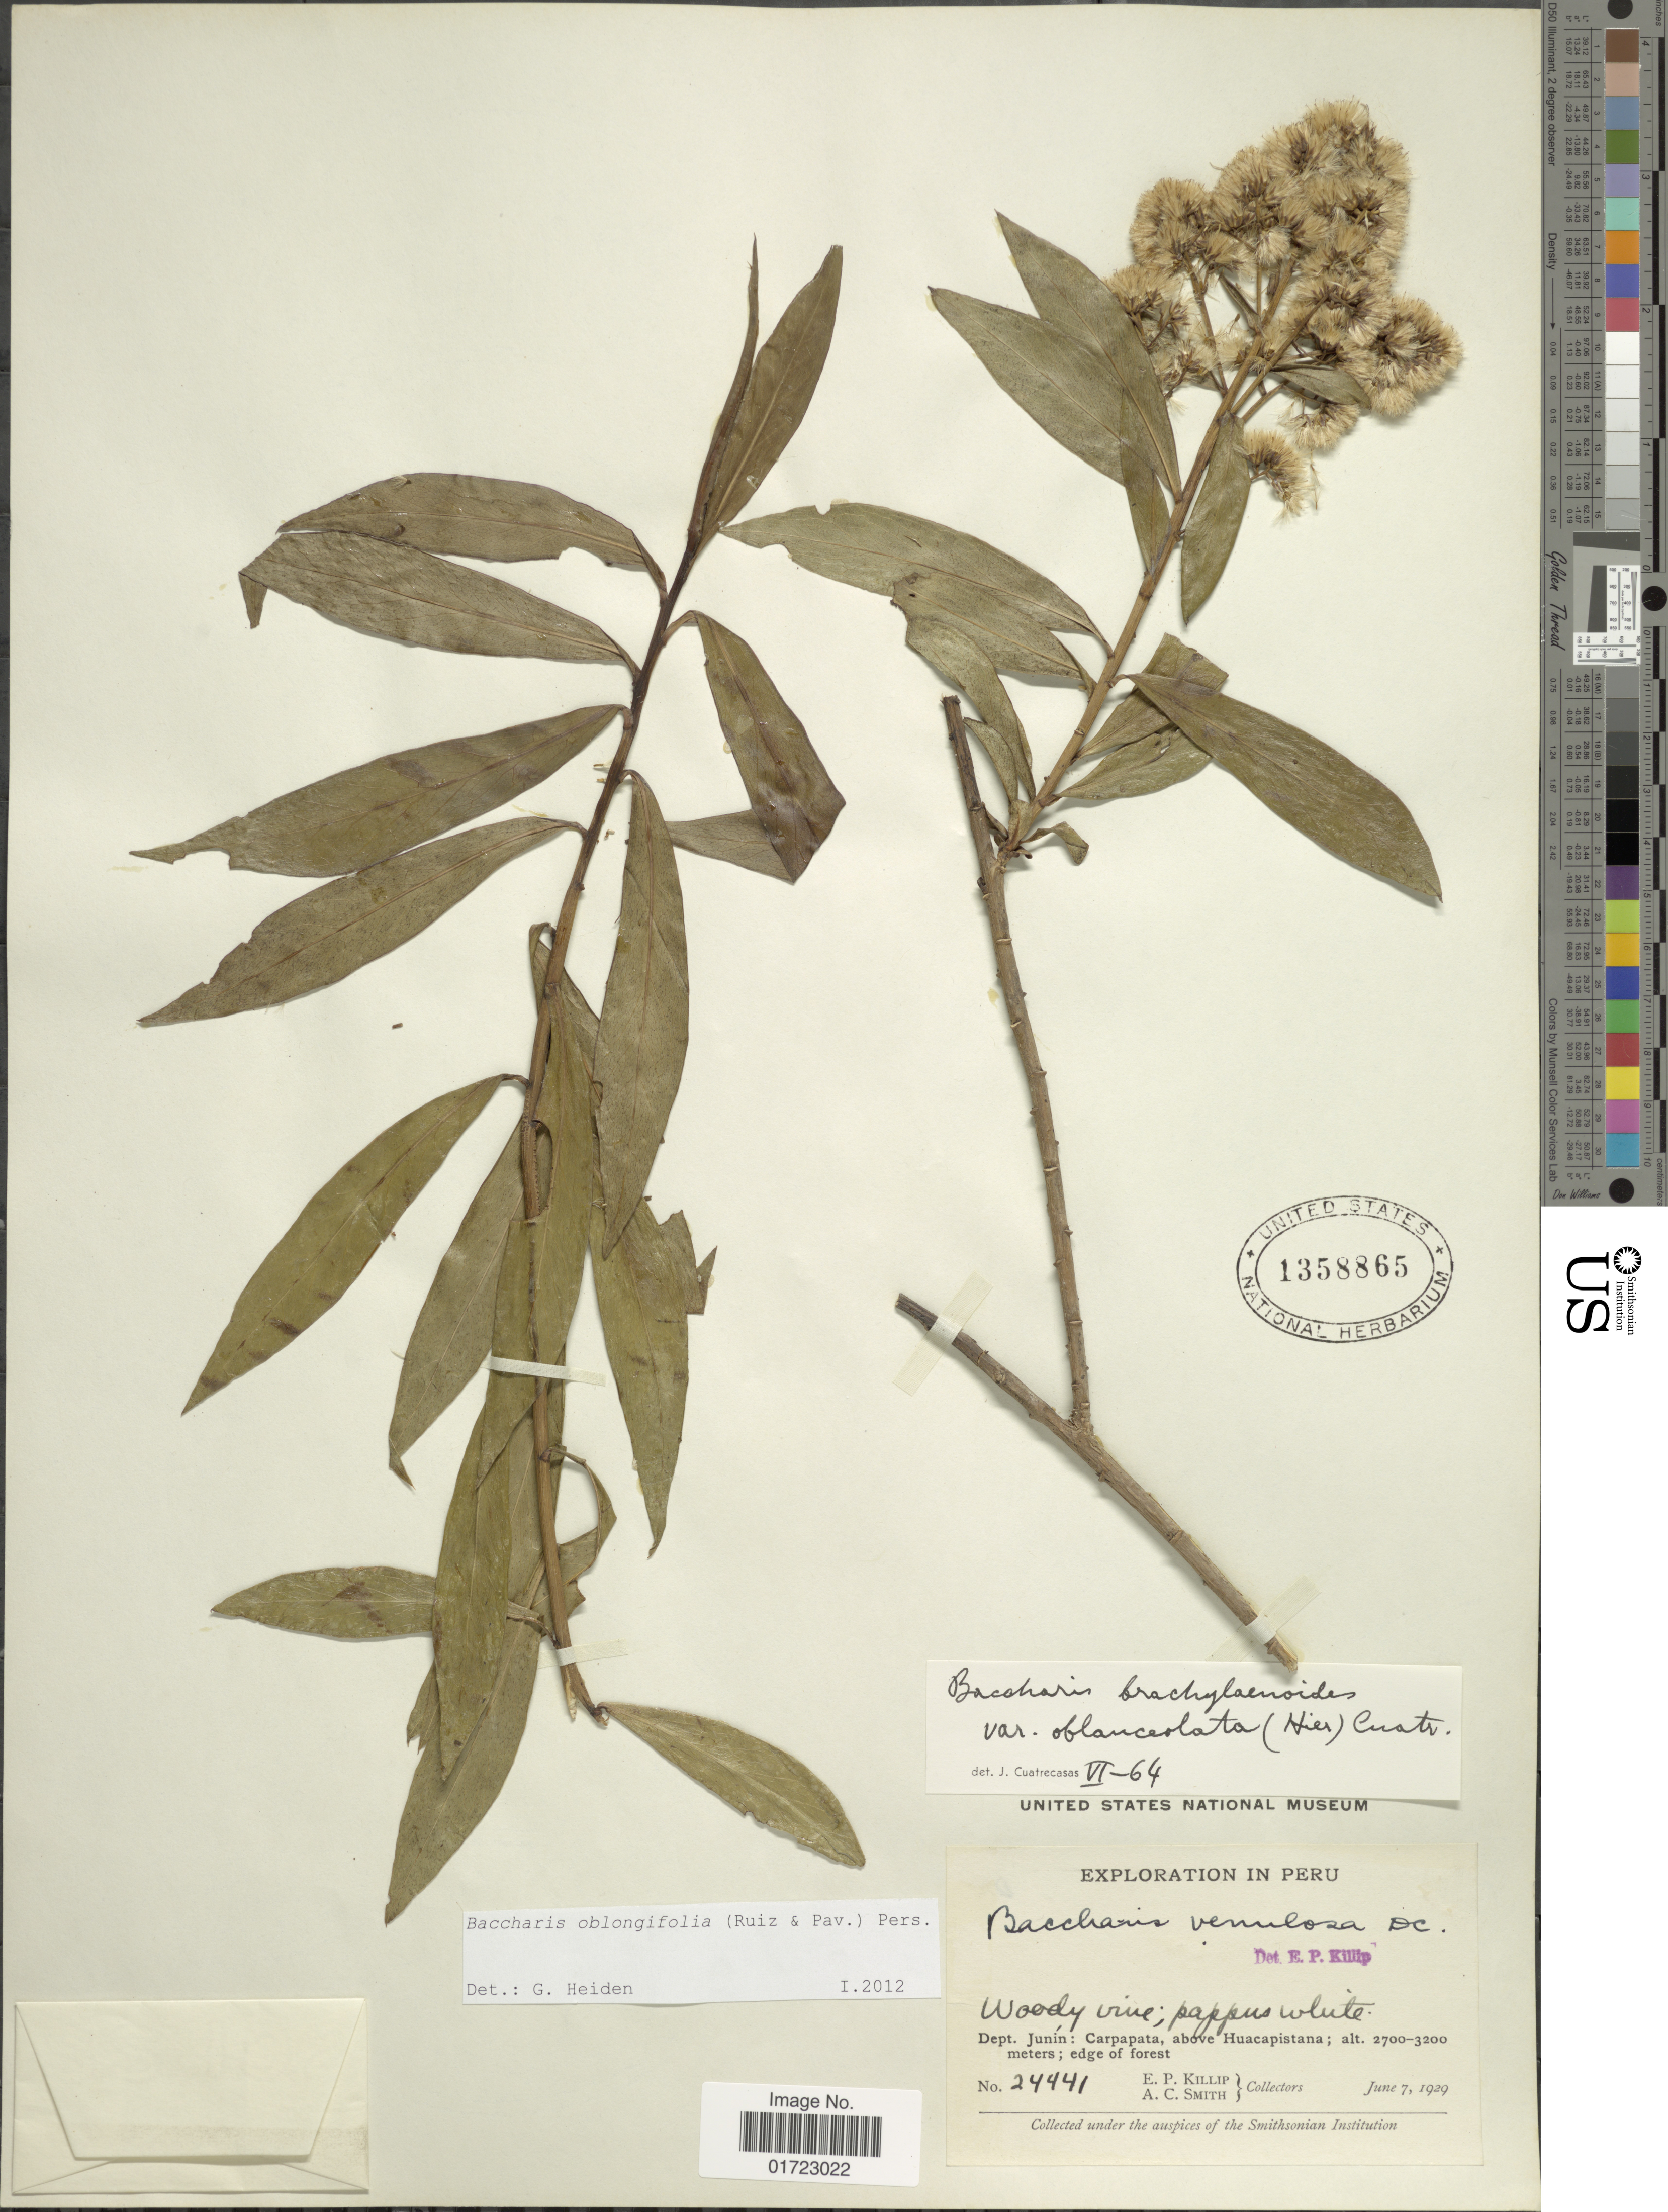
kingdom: Plantae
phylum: Tracheophyta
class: Magnoliopsida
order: Asterales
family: Asteraceae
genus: Baccharis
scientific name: Baccharis oblongifolia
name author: (Ruiz & Pav.) Pers.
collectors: E. P. Killip & A. C. Smith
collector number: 24441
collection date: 1929-06-07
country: Peru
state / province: Junín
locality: Carpapata, above Huacapistana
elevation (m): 2700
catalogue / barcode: US 1358865